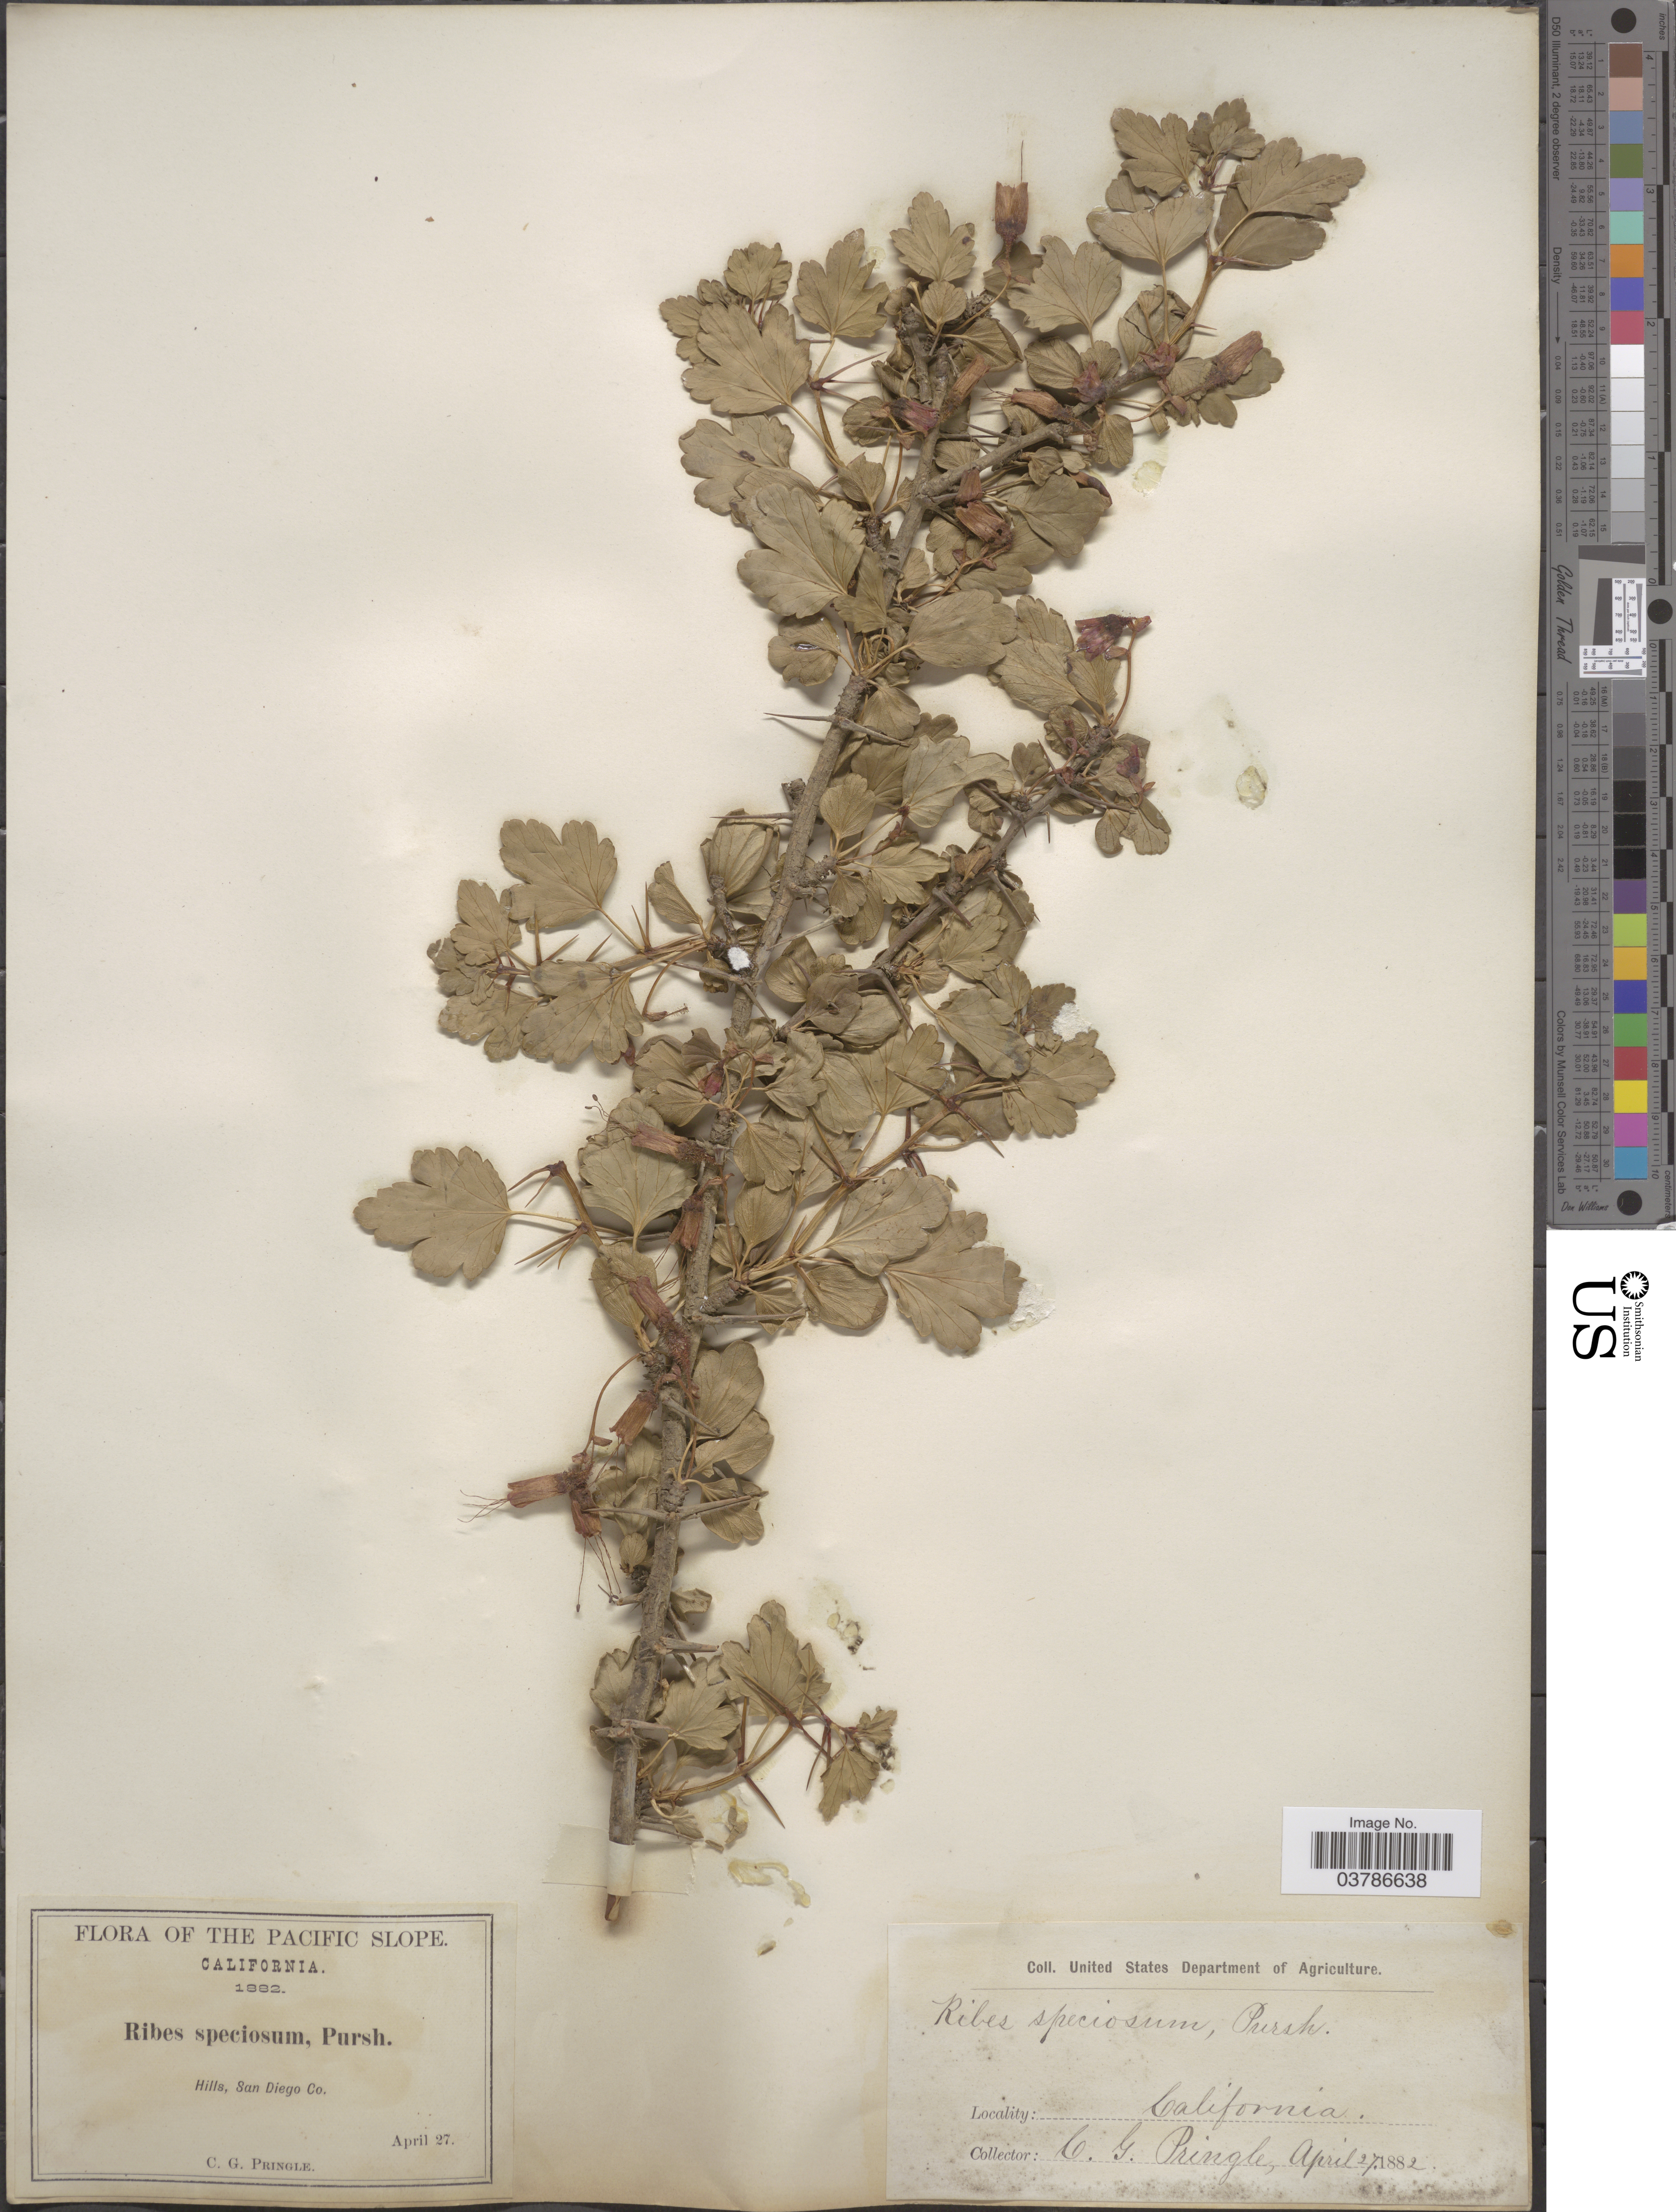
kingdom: Plantae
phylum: Tracheophyta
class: Magnoliopsida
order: Saxifragales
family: Grossulariaceae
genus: Ribes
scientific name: Ribes speciosum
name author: Pursh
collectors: C. G. Pringle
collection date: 1882-04-27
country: United States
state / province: California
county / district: San Diego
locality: The Pacific Slope. Hills, San Diego Co.